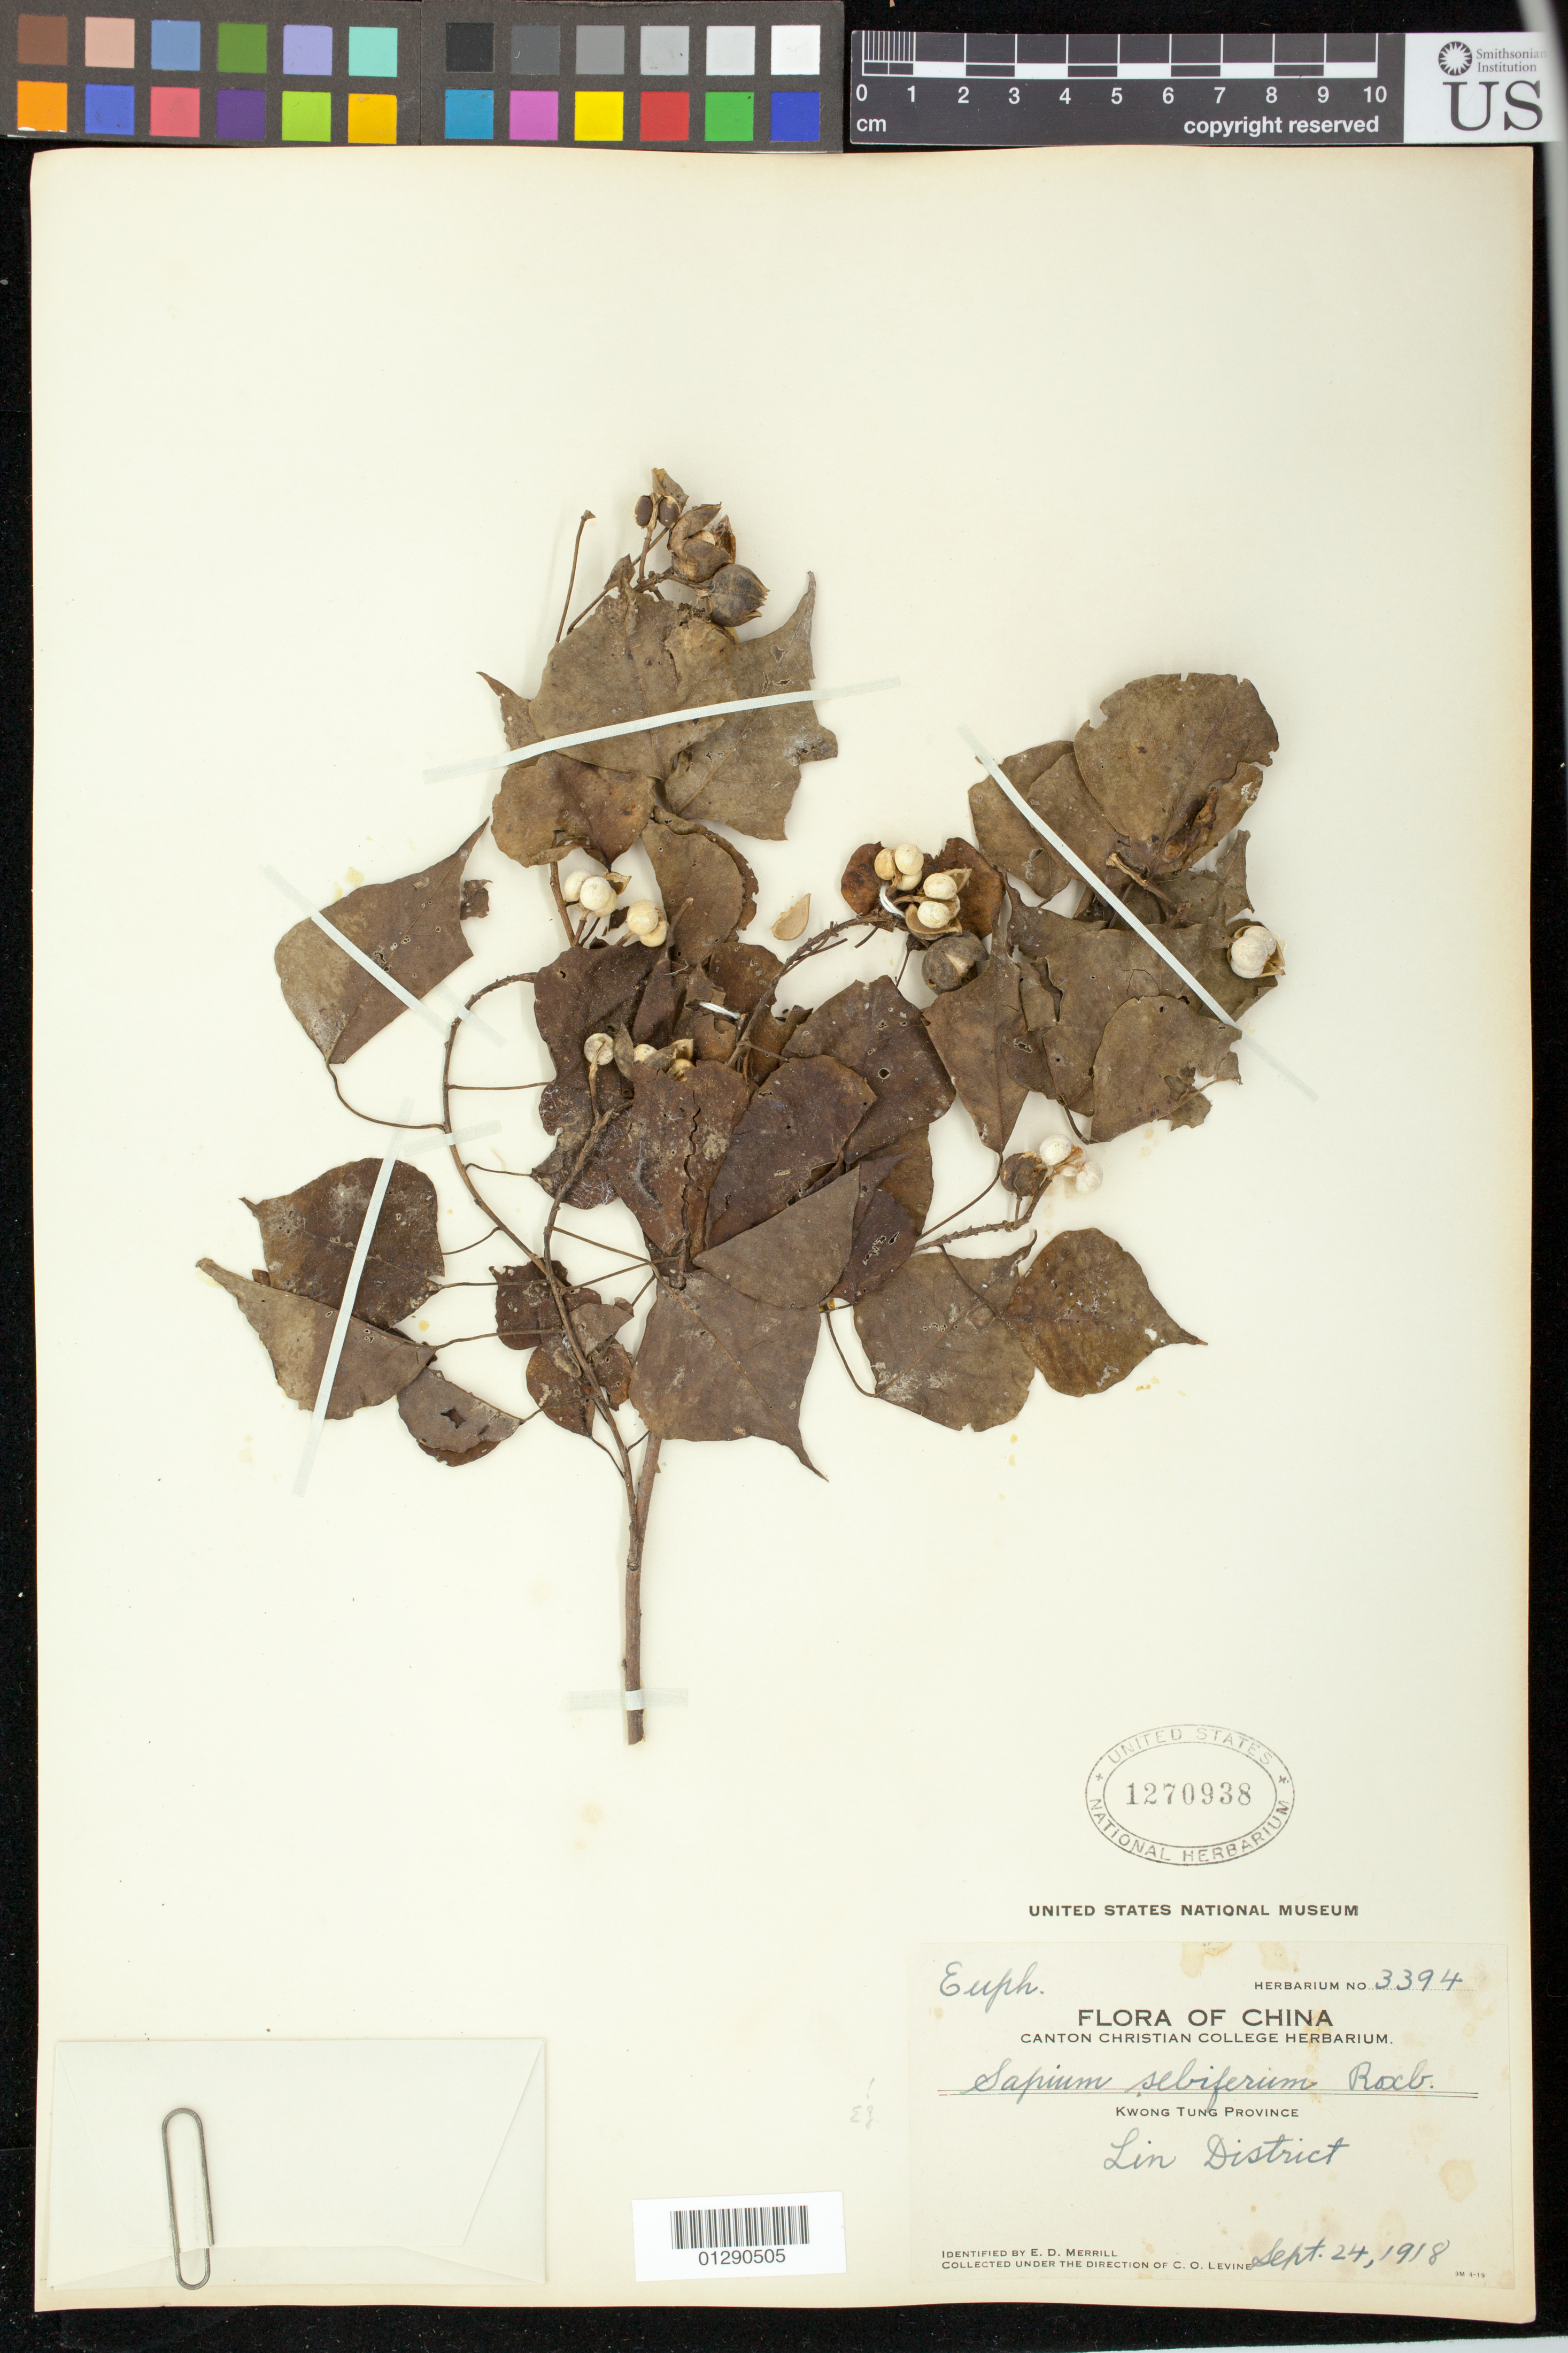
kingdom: Plantae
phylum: Tracheophyta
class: Magnoliopsida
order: Malpighiales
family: Euphorbiaceae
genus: Sapium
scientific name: Sapium sebiferum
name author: (L.) Roxb.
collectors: C. O. Levine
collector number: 3394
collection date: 1918-09-24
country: China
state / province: Guangdong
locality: Kwong Tung Province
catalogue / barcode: US 1270938